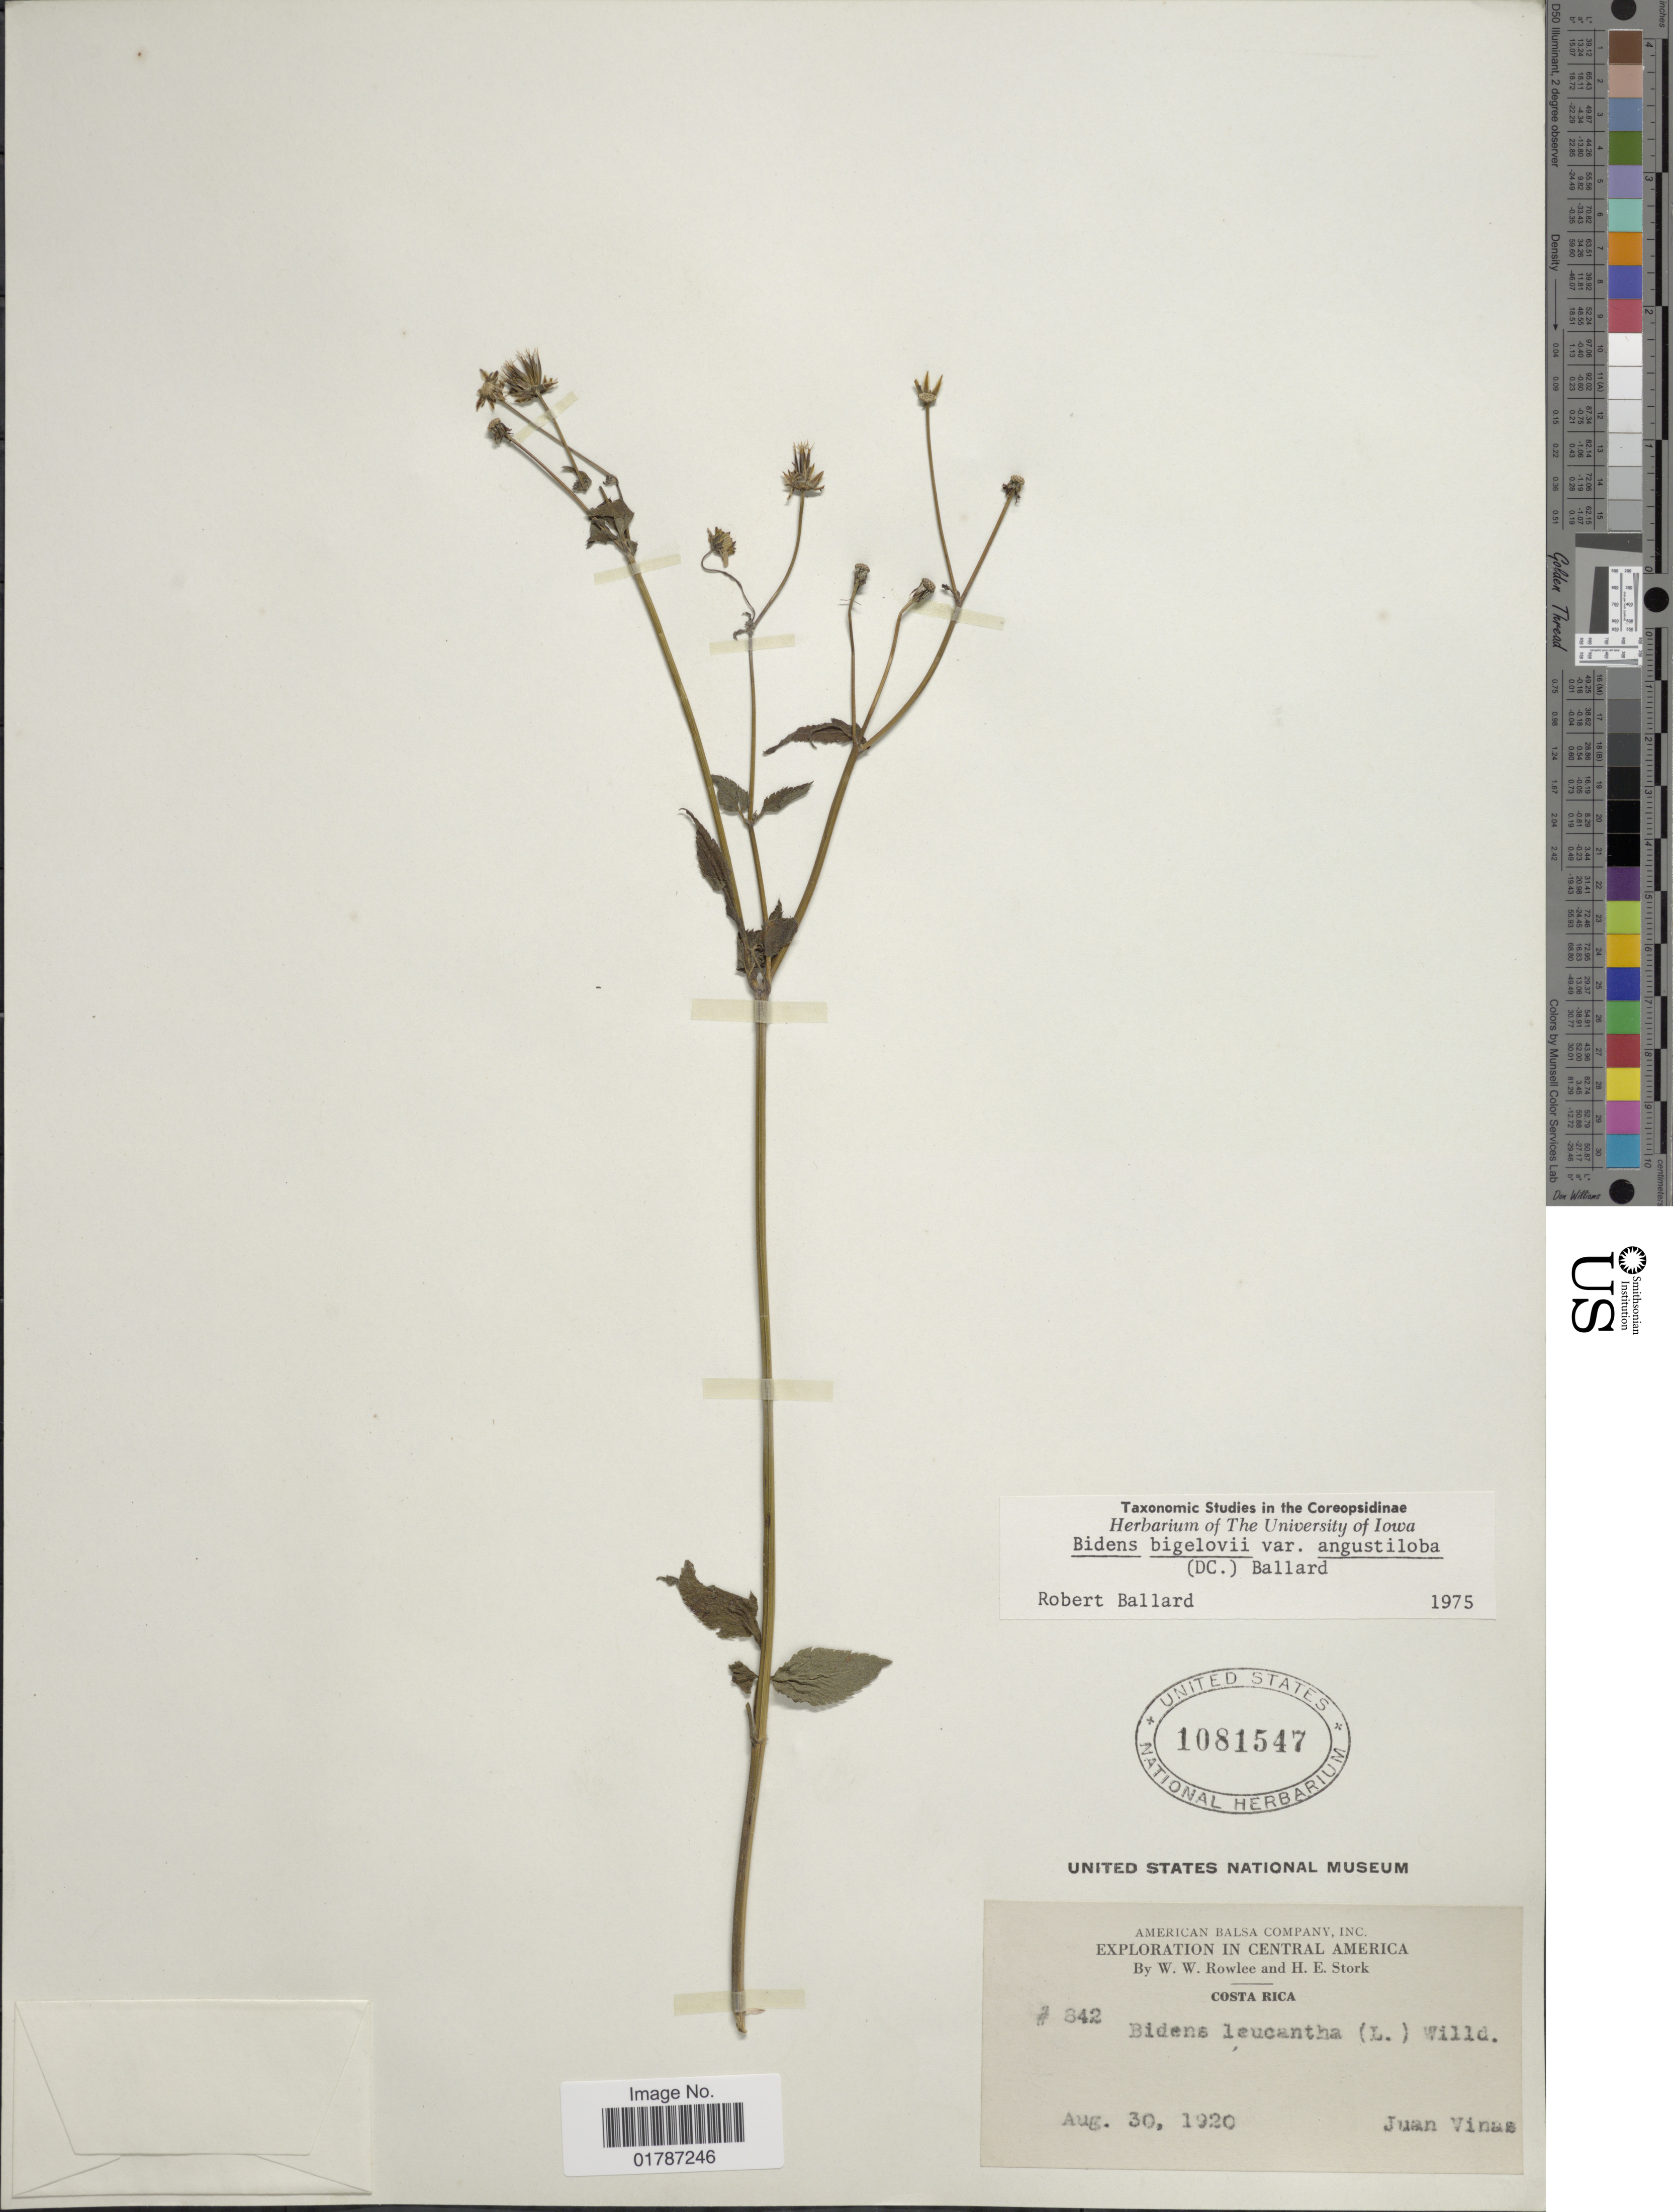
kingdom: Plantae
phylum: Tracheophyta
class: Magnoliopsida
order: Asterales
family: Asteraceae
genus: Bidens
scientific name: Bidens bigelovii var. angustiloba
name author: (DC.) Ballard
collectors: W. W. Rowlee & H. E. Stork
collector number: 842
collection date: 1920-08-30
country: Costa Rica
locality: Juan Vinas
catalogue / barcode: US 1081547